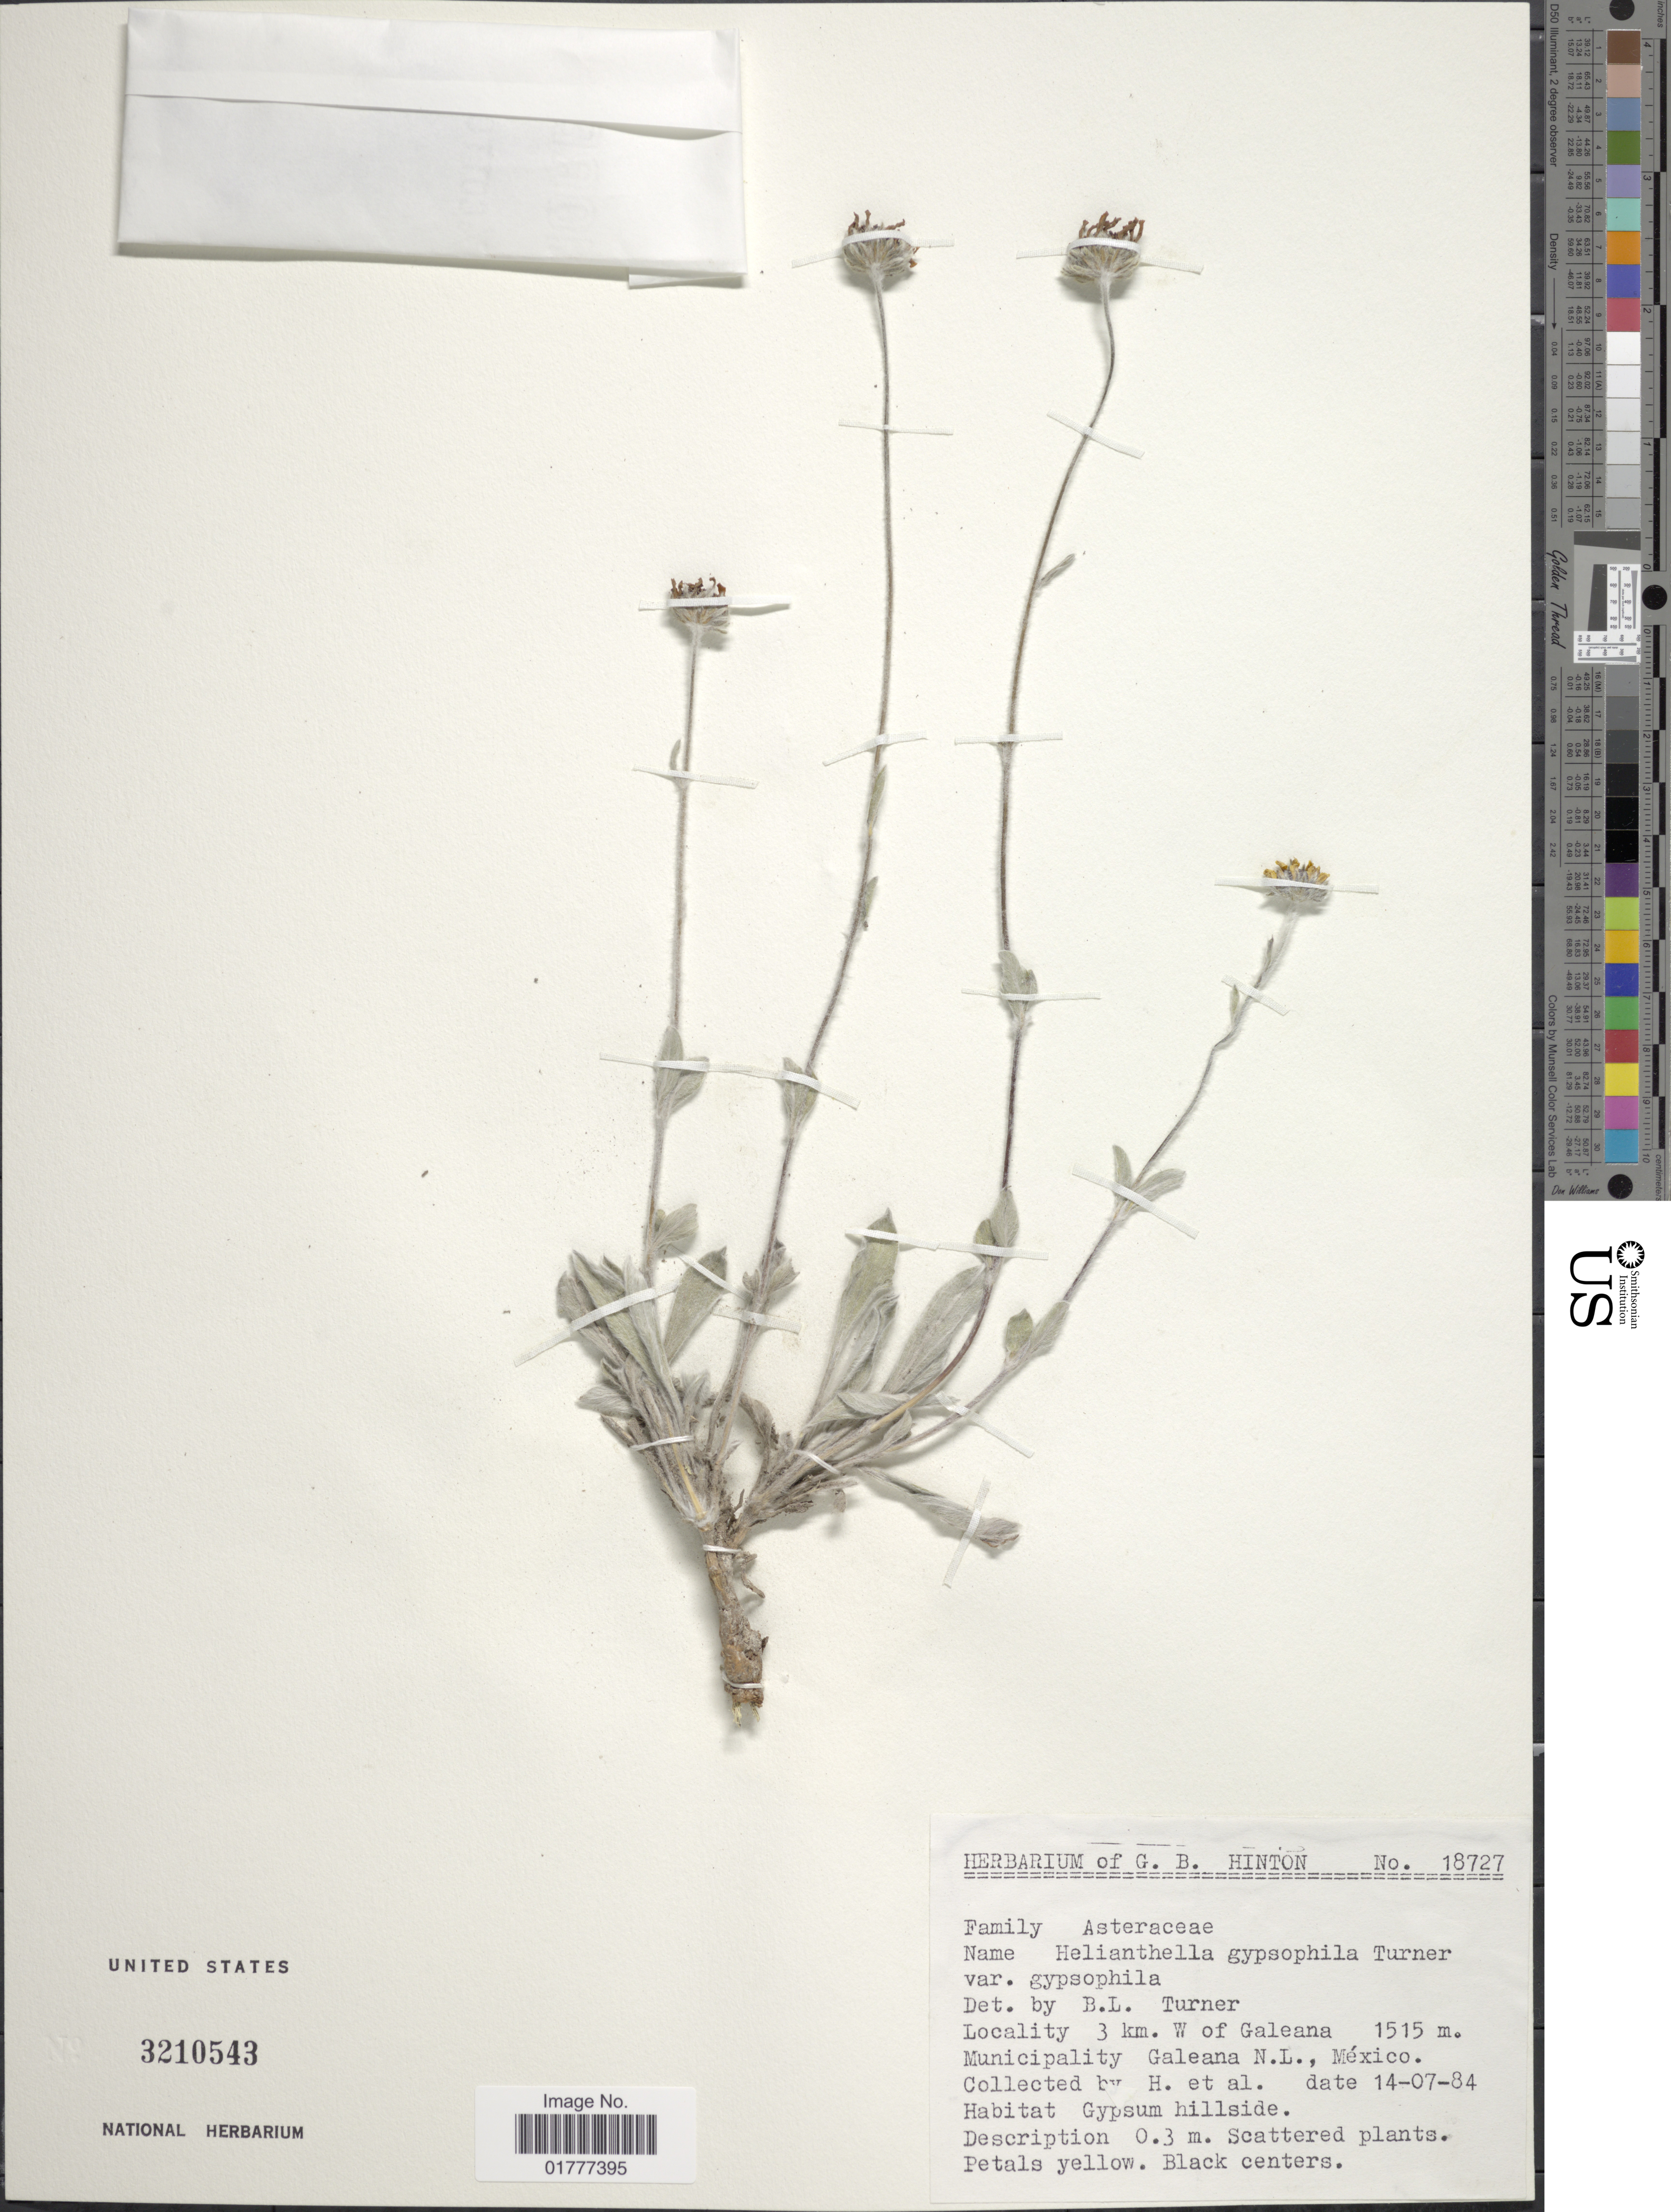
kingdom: Plantae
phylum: Tracheophyta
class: Magnoliopsida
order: Asterales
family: Asteraceae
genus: Helianthella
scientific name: Helianthella gypsophila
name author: B.L. Turner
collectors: G. B. Hinton & et al.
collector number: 18727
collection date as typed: Transcribed d/m/y: 14/7/84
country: Mexico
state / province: Nuevo León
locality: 3 km. W. of Galeana, Gypsum hillside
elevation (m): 1515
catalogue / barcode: US 3210543